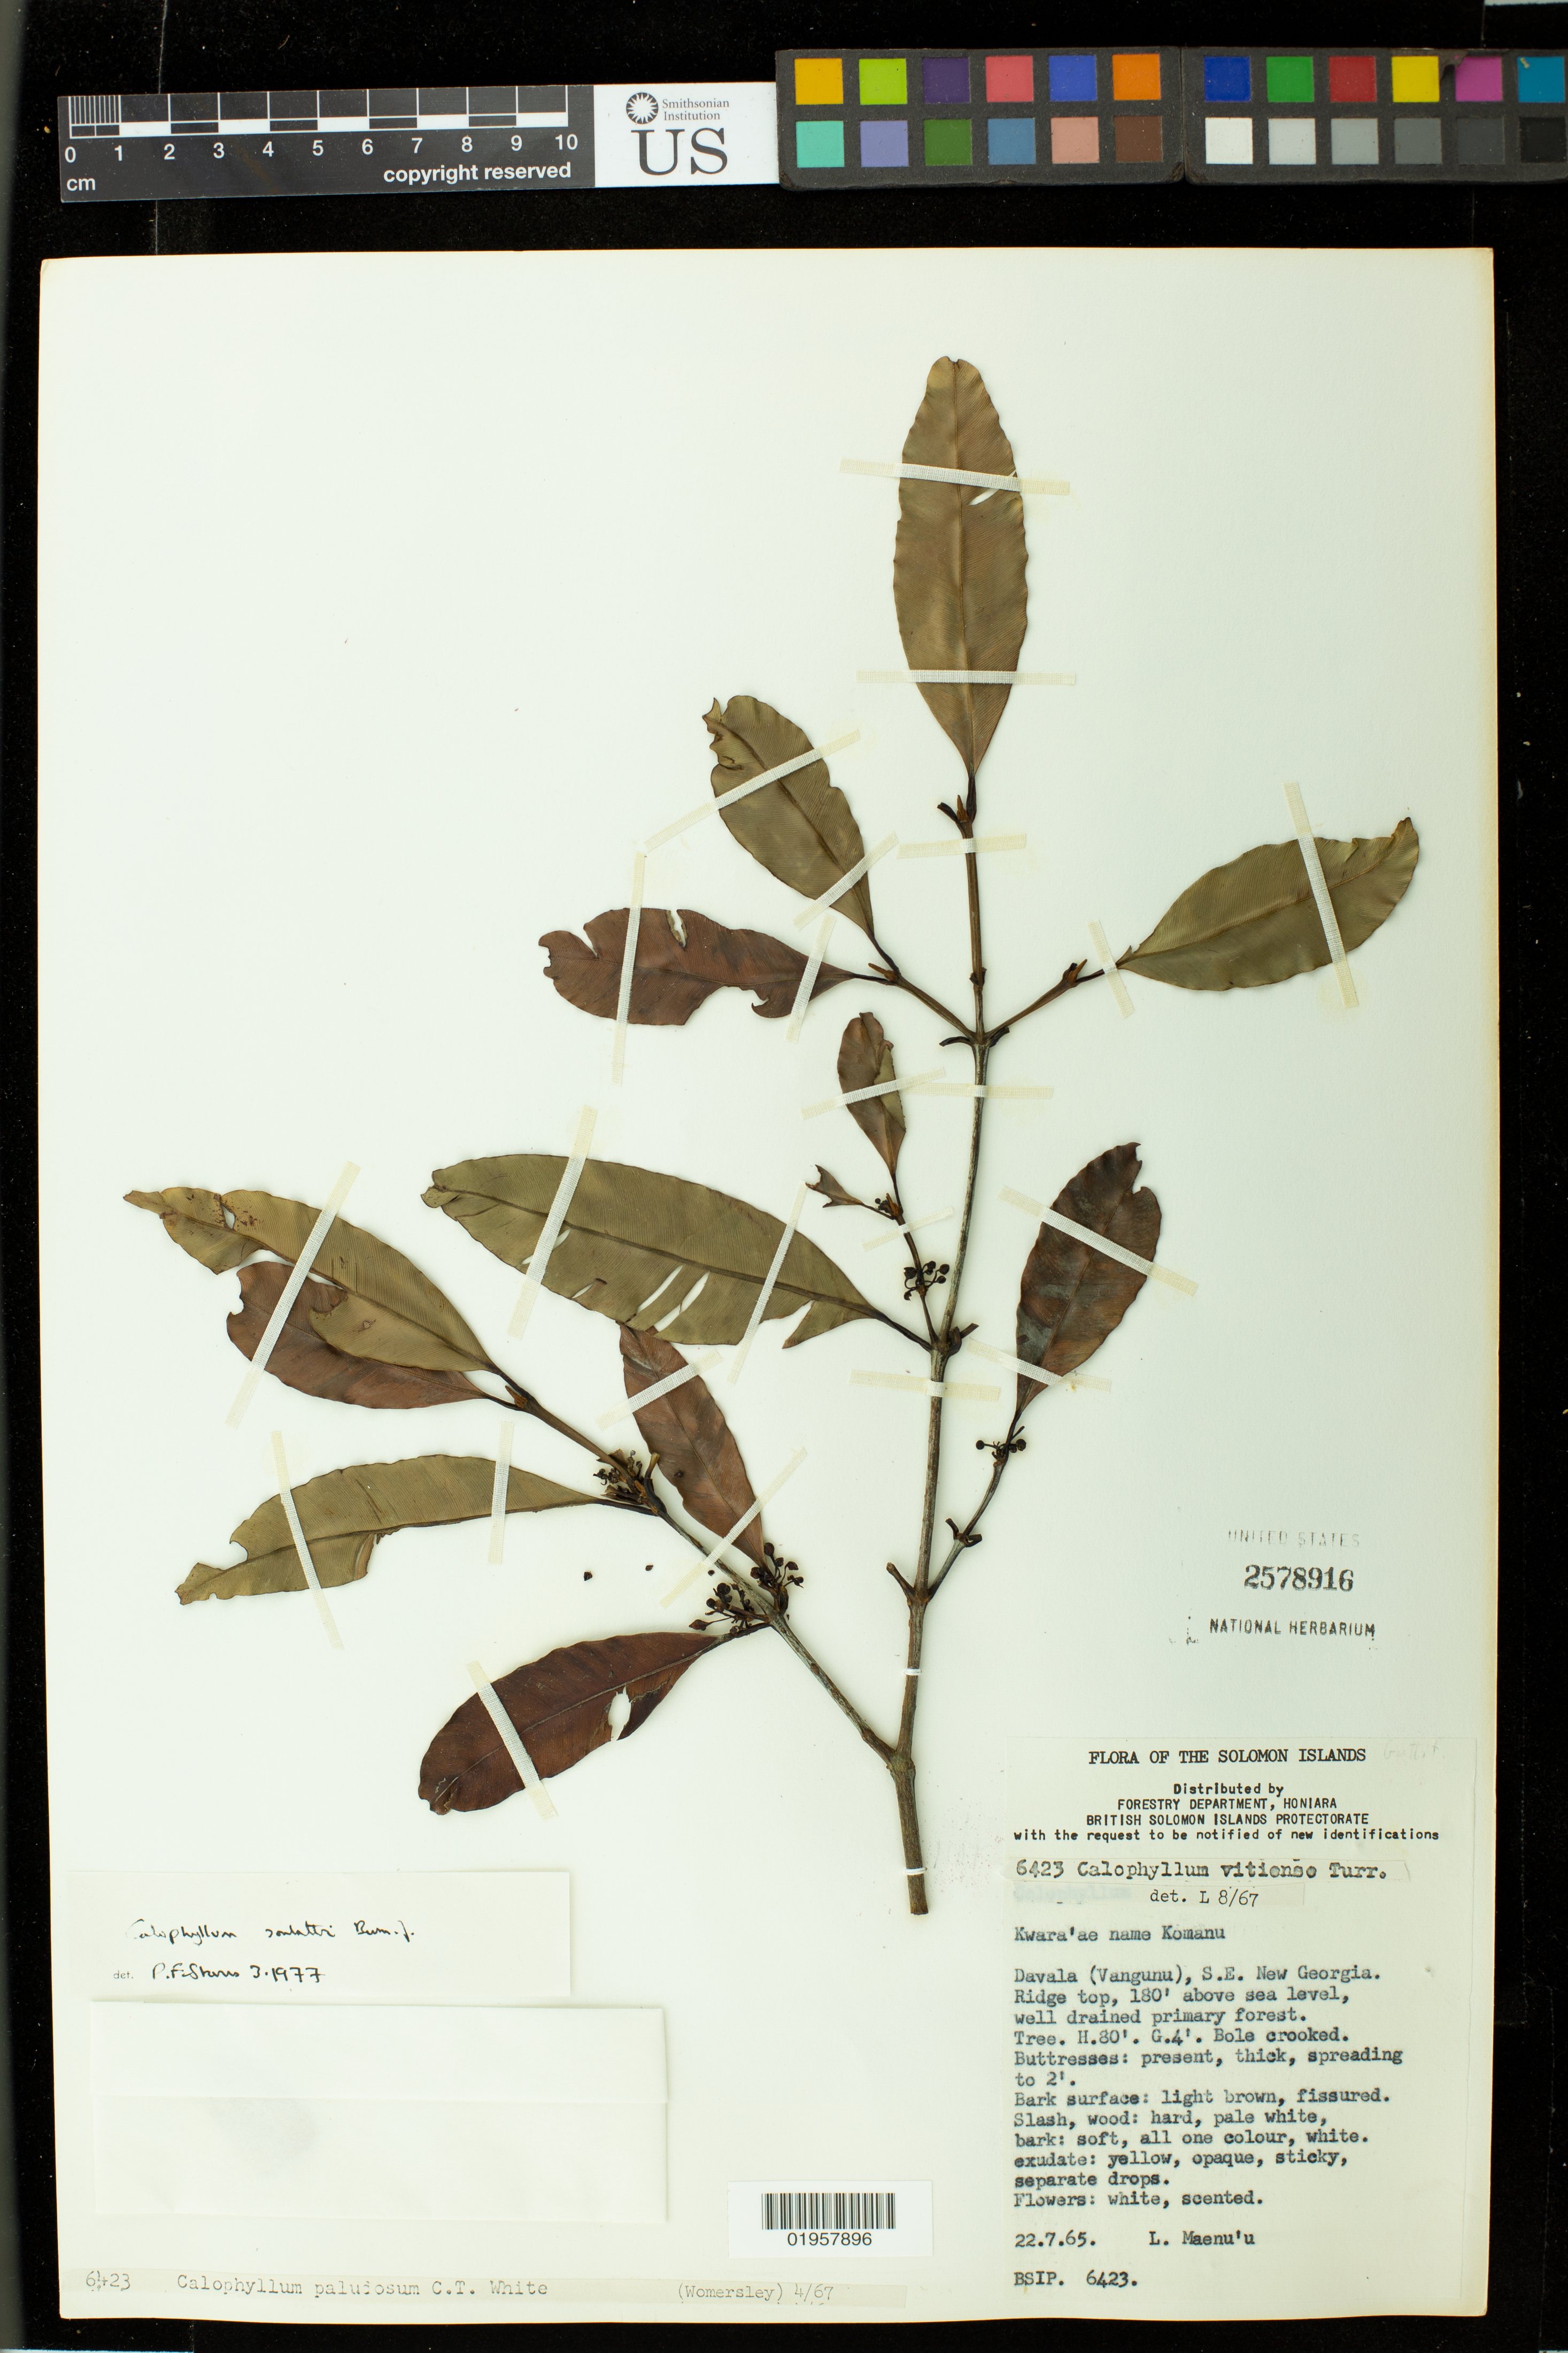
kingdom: Plantae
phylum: Tracheophyta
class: Magnoliopsida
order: Malpighiales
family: Calophyllaceae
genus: Calophyllum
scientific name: Calophyllum soulattri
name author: Burm. f.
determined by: Stevens, P. F.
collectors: L. Maenu'u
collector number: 6423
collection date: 1965-07-22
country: Solomon Islands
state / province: Western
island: Vangunu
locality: Davala (Vangunu), S.E. New Georgia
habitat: Ridge top, well drained primary forest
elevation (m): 55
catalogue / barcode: US 2578916